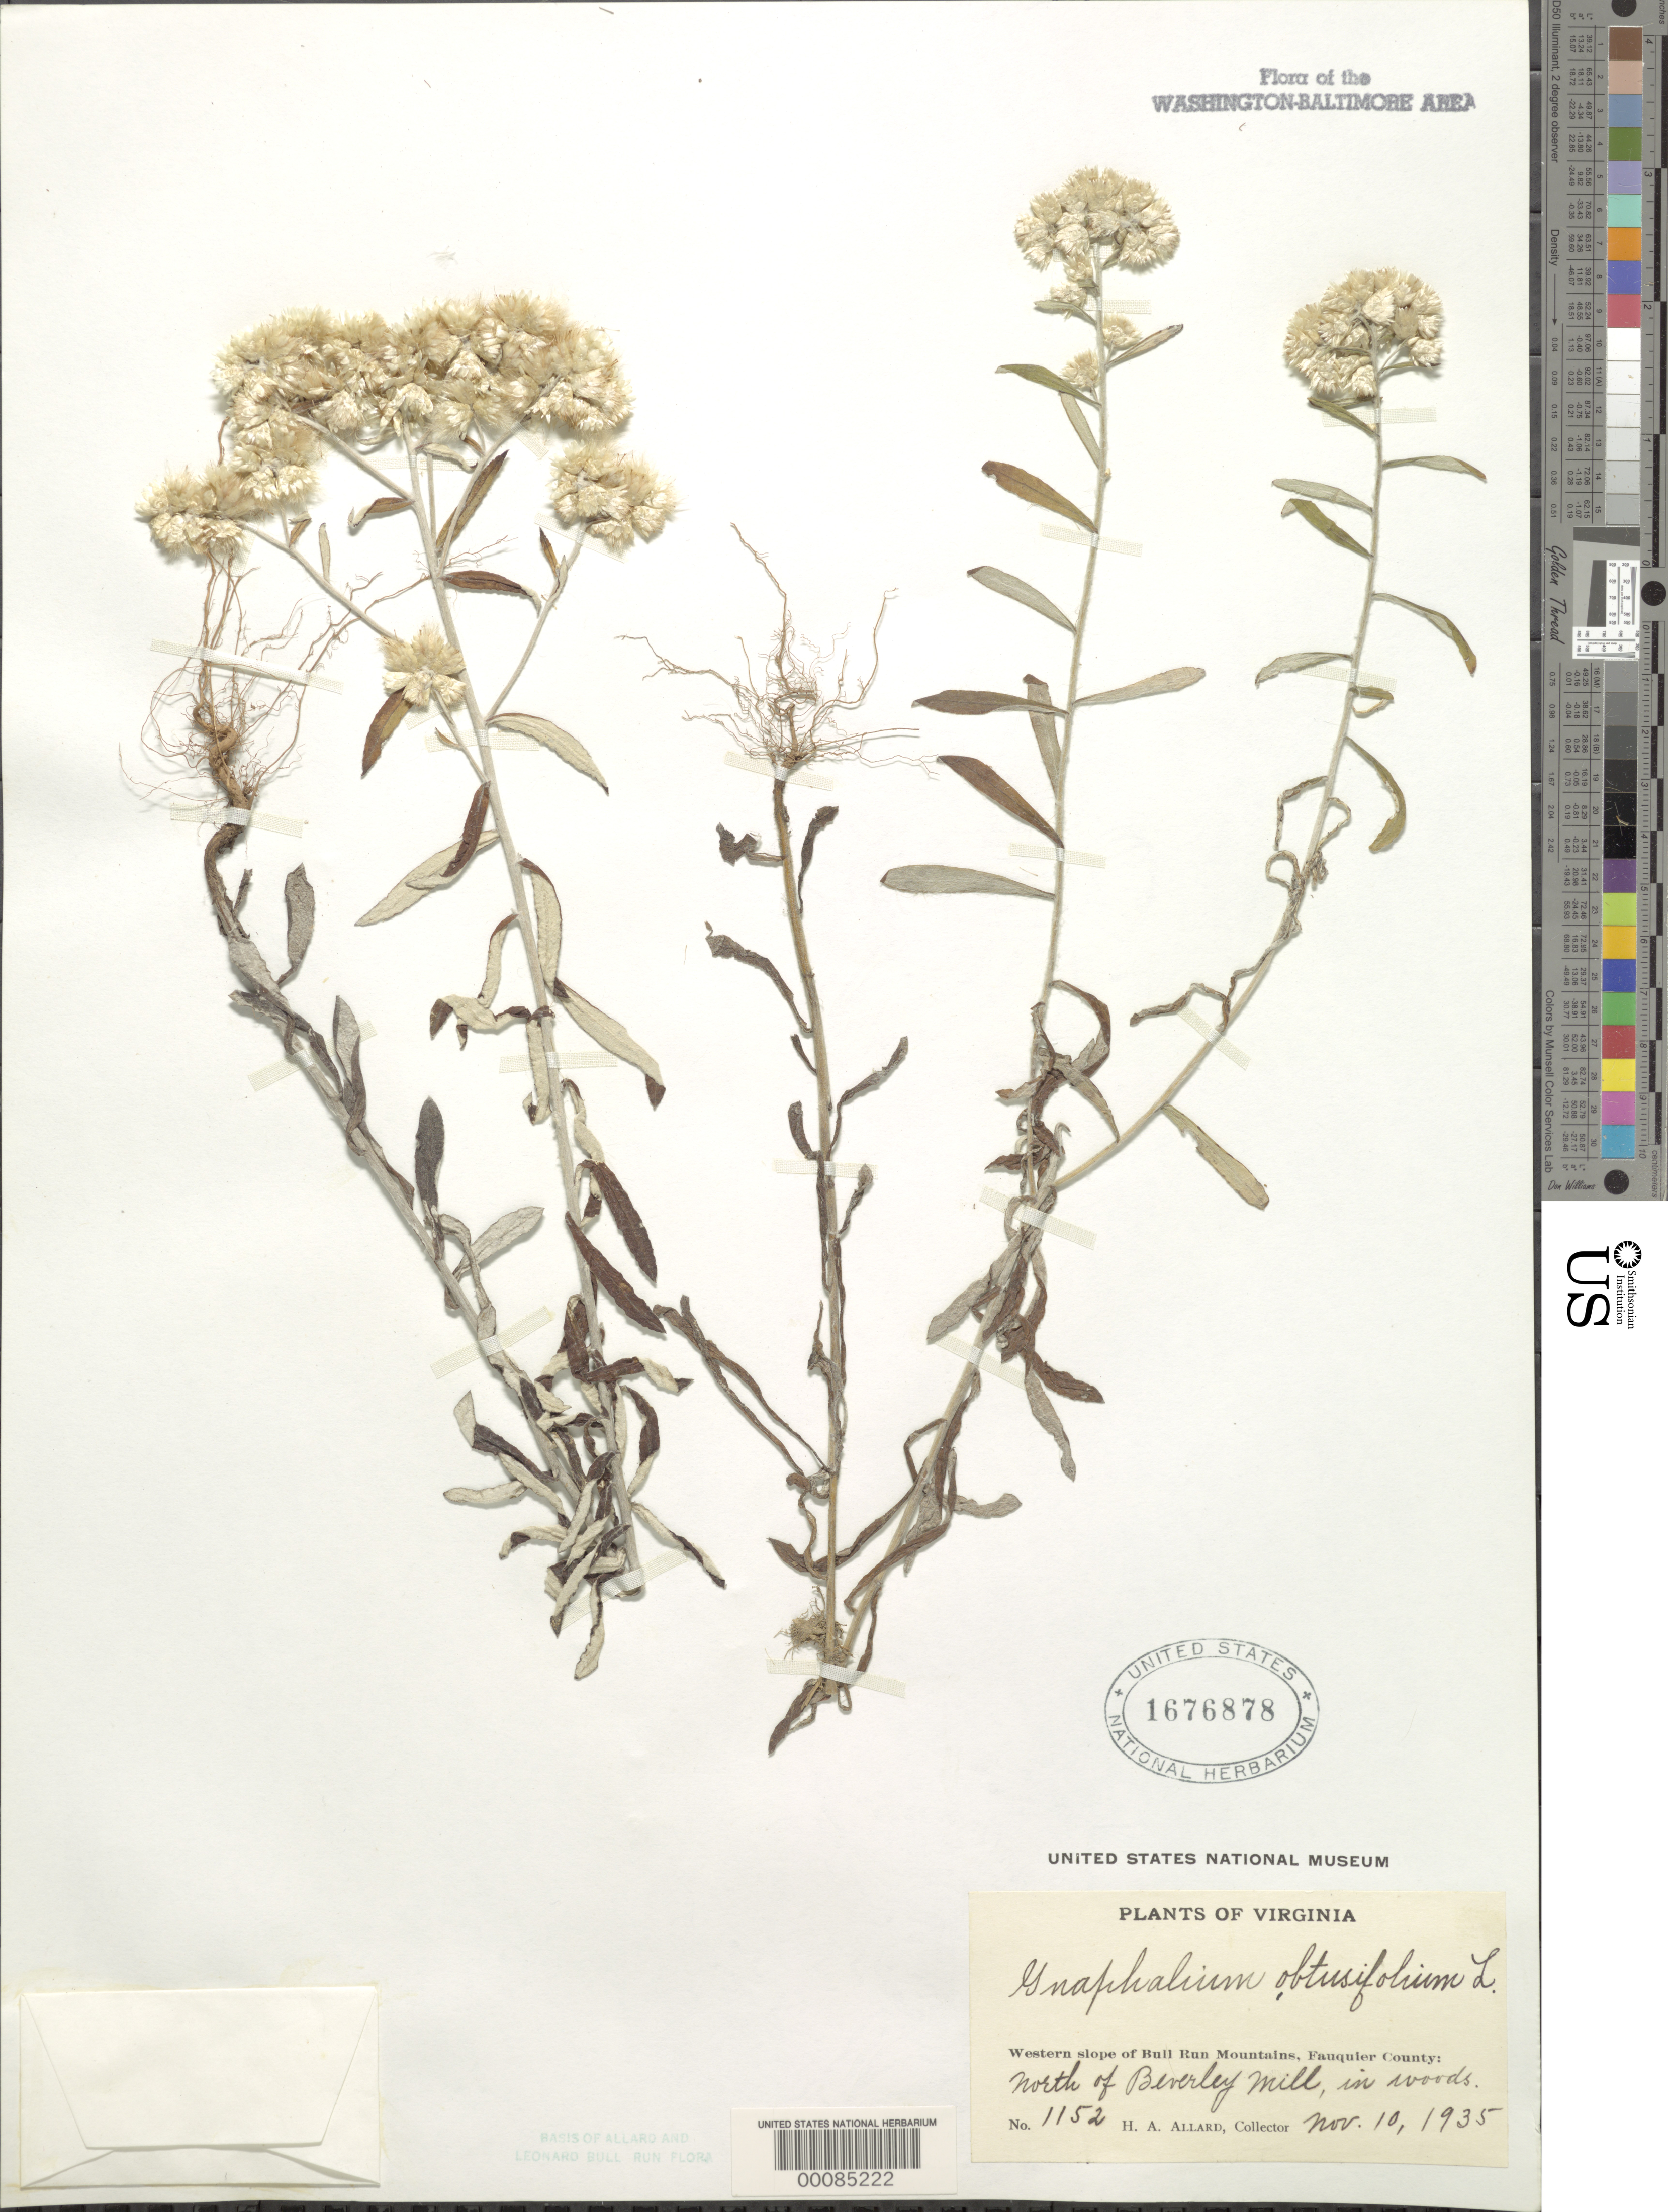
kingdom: Plantae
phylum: Tracheophyta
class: Magnoliopsida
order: Asterales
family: Asteraceae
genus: Pseudognaphalium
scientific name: Pseudognaphalium obtusifolium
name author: (L.) Hilliard & B.L. Burtt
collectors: H. A. Allard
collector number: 1152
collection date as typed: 10 Nov 1935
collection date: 1935-11-10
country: United States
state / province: Virginia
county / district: Fauquier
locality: North of Beverley Mill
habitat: Woods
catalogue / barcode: US 1676878